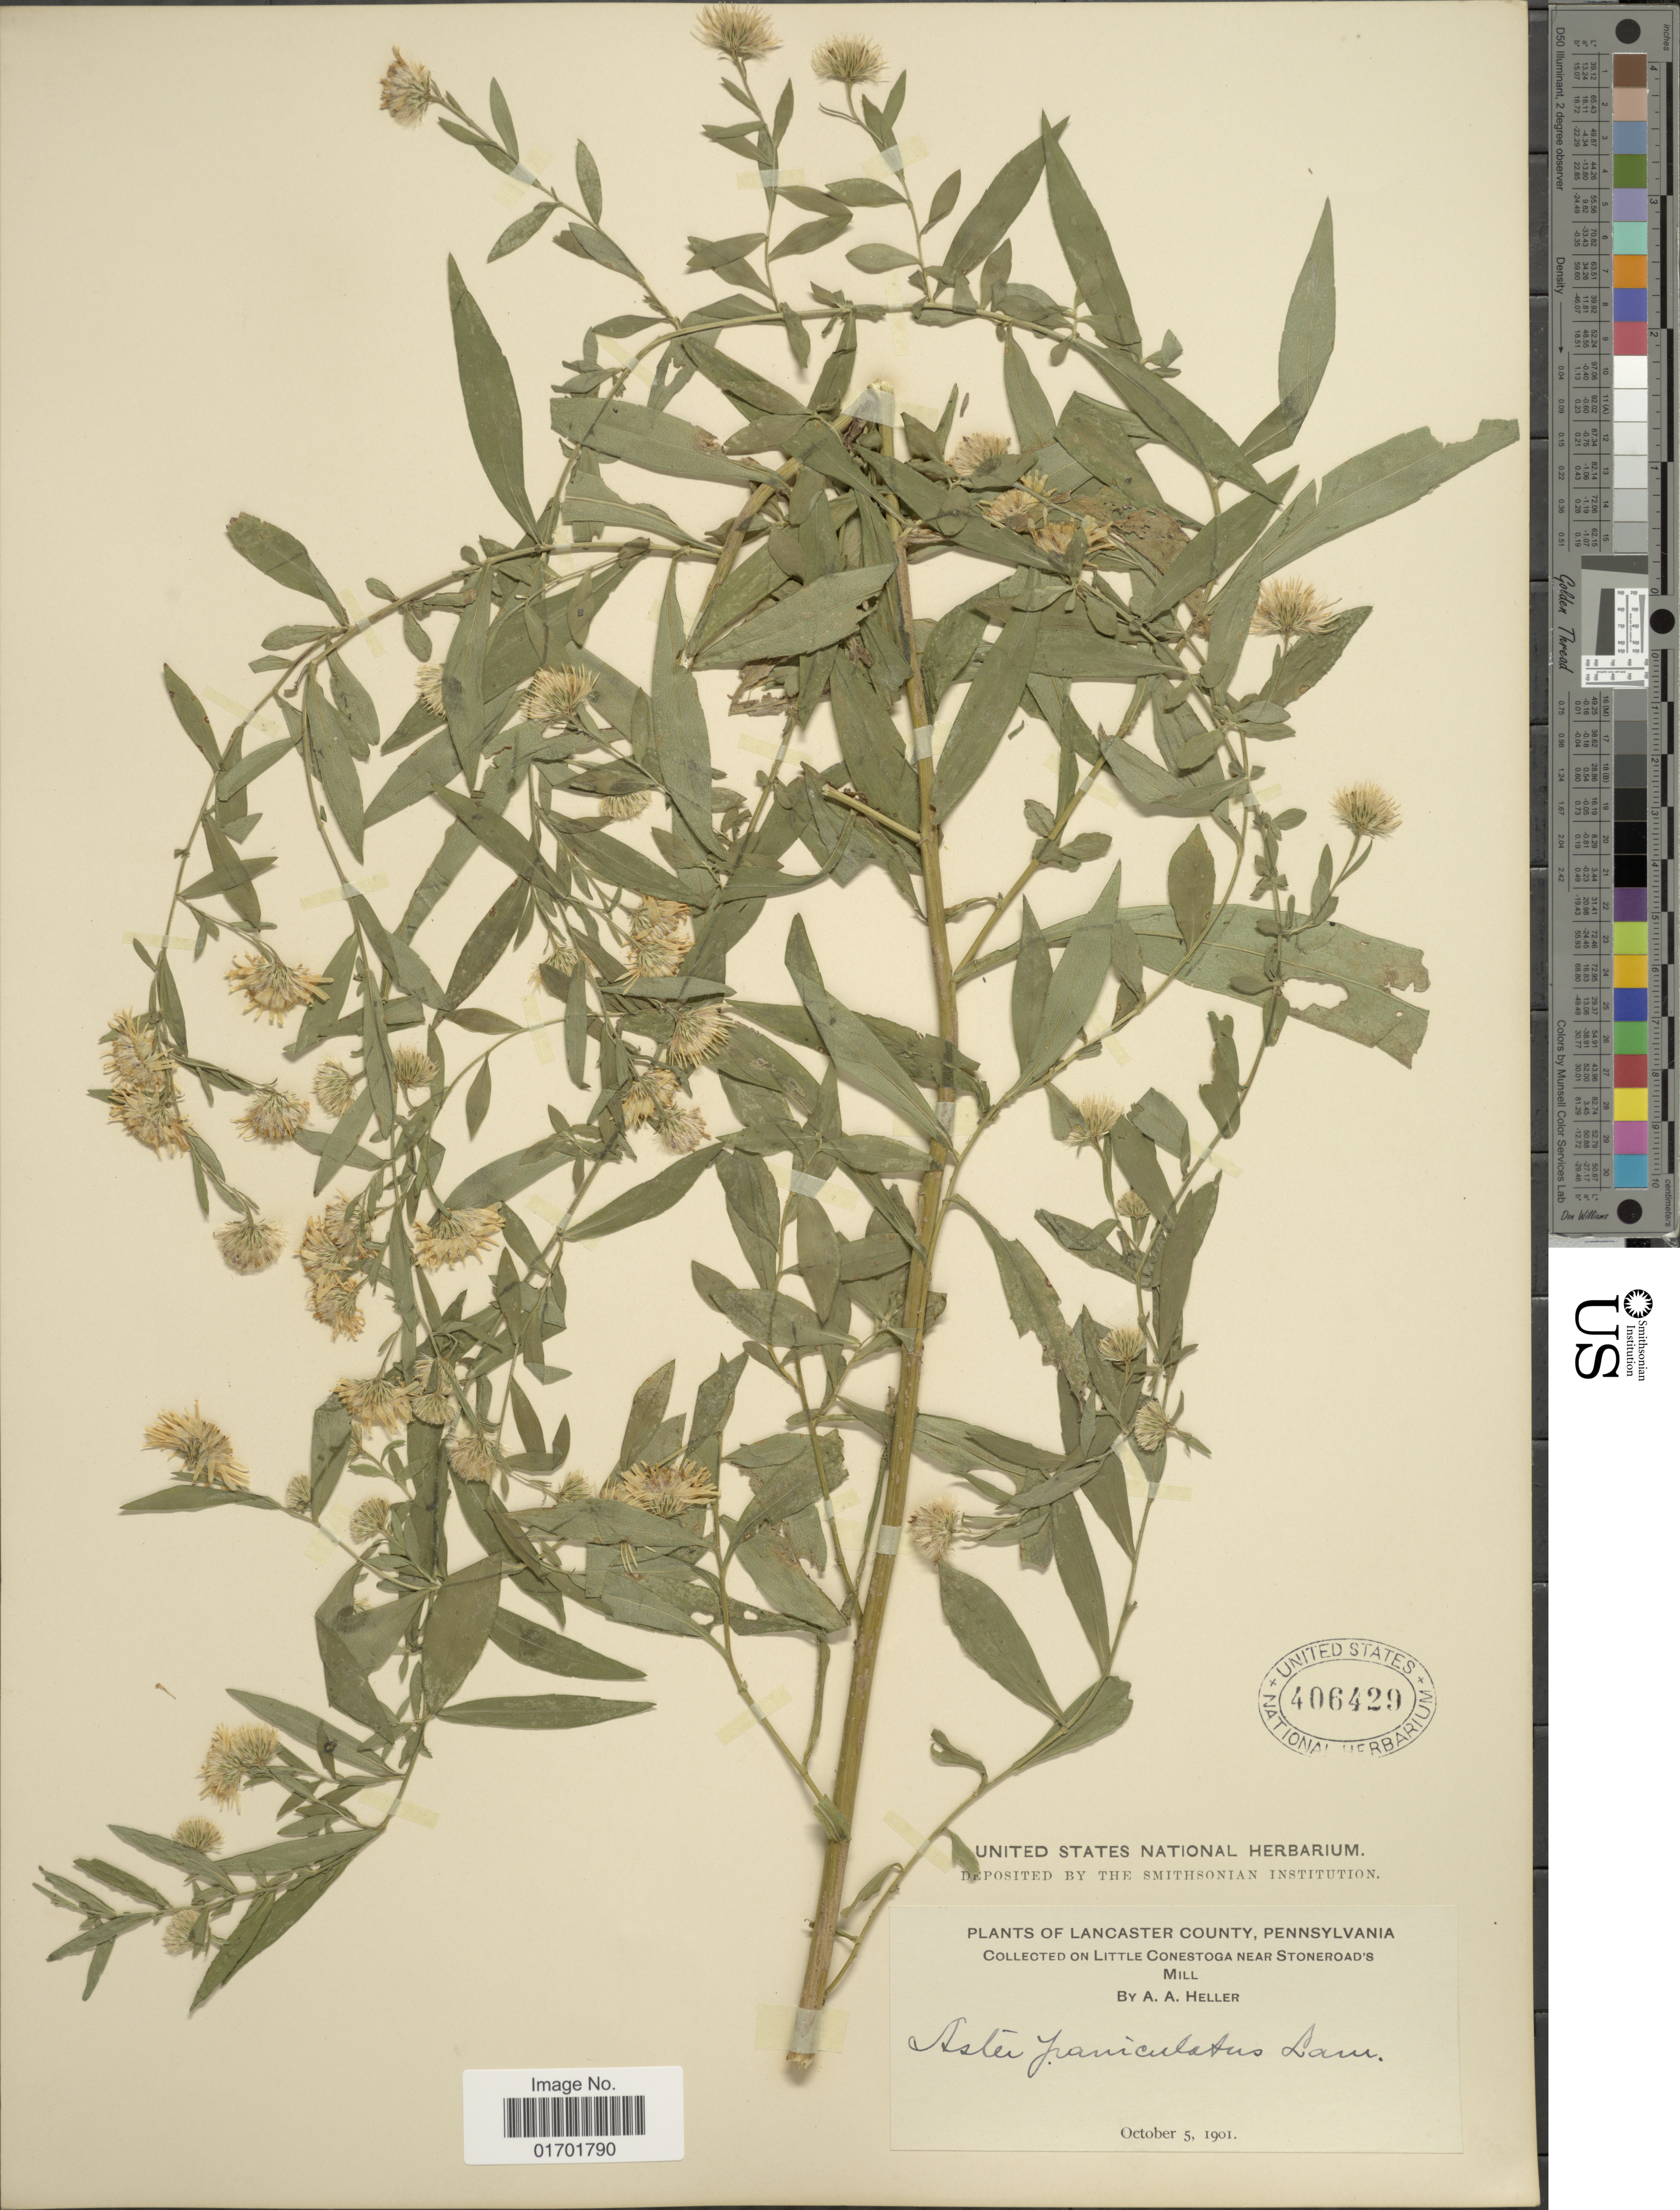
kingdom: Plantae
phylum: Tracheophyta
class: Magnoliopsida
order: Asterales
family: Asteraceae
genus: Symphyotrichum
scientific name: Symphyotrichum lanceolatum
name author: (Willd.) G.L. Nesom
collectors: A. A. Heller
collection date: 1901-10-05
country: United States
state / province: Pennsylvania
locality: Lancaster County, on Little Conestoga near Stoneroad's Mill.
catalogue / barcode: US 406429